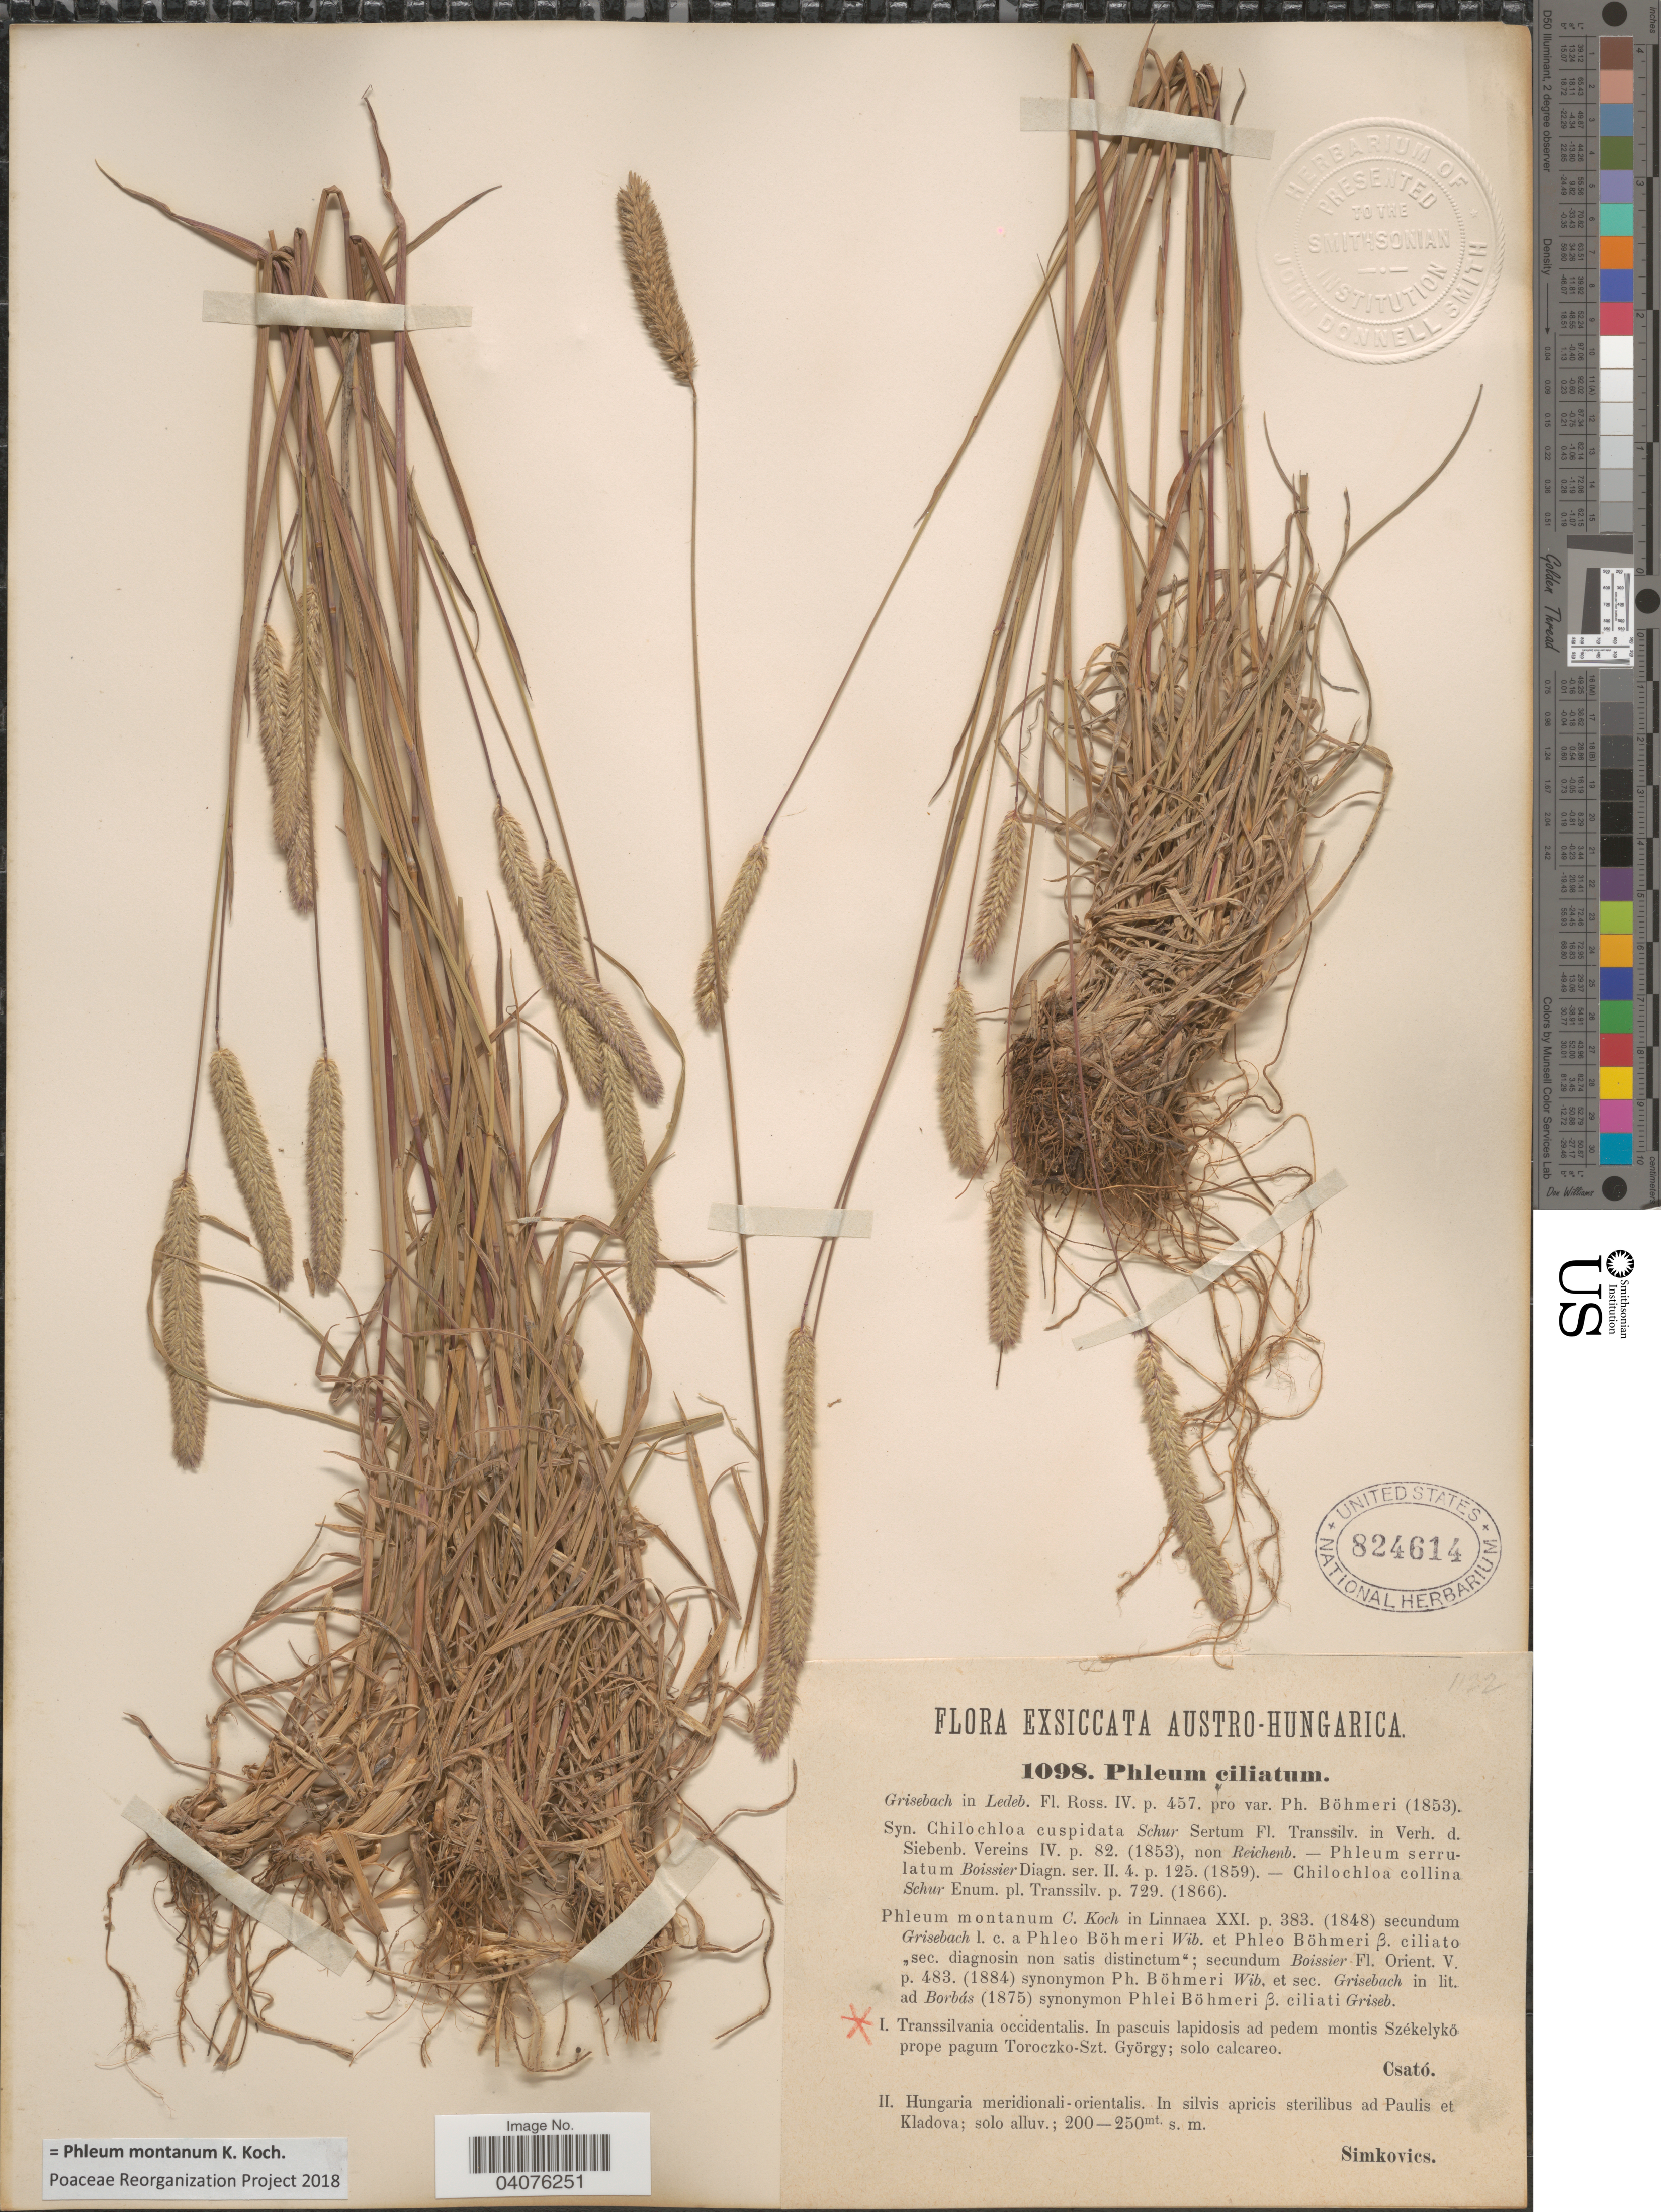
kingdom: Plantae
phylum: Tracheophyta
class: Liliopsida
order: Poales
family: Poaceae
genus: Phleum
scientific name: Phleum montanum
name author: K. Koch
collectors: Csató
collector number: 1098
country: Romania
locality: Austro-Hungarica. Transsilvania occidentalis. In pascuis lapidosis ad pedem montis Székelykö prope pagum Toroczko-Szt. György; solo calcareo.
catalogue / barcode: US 824614